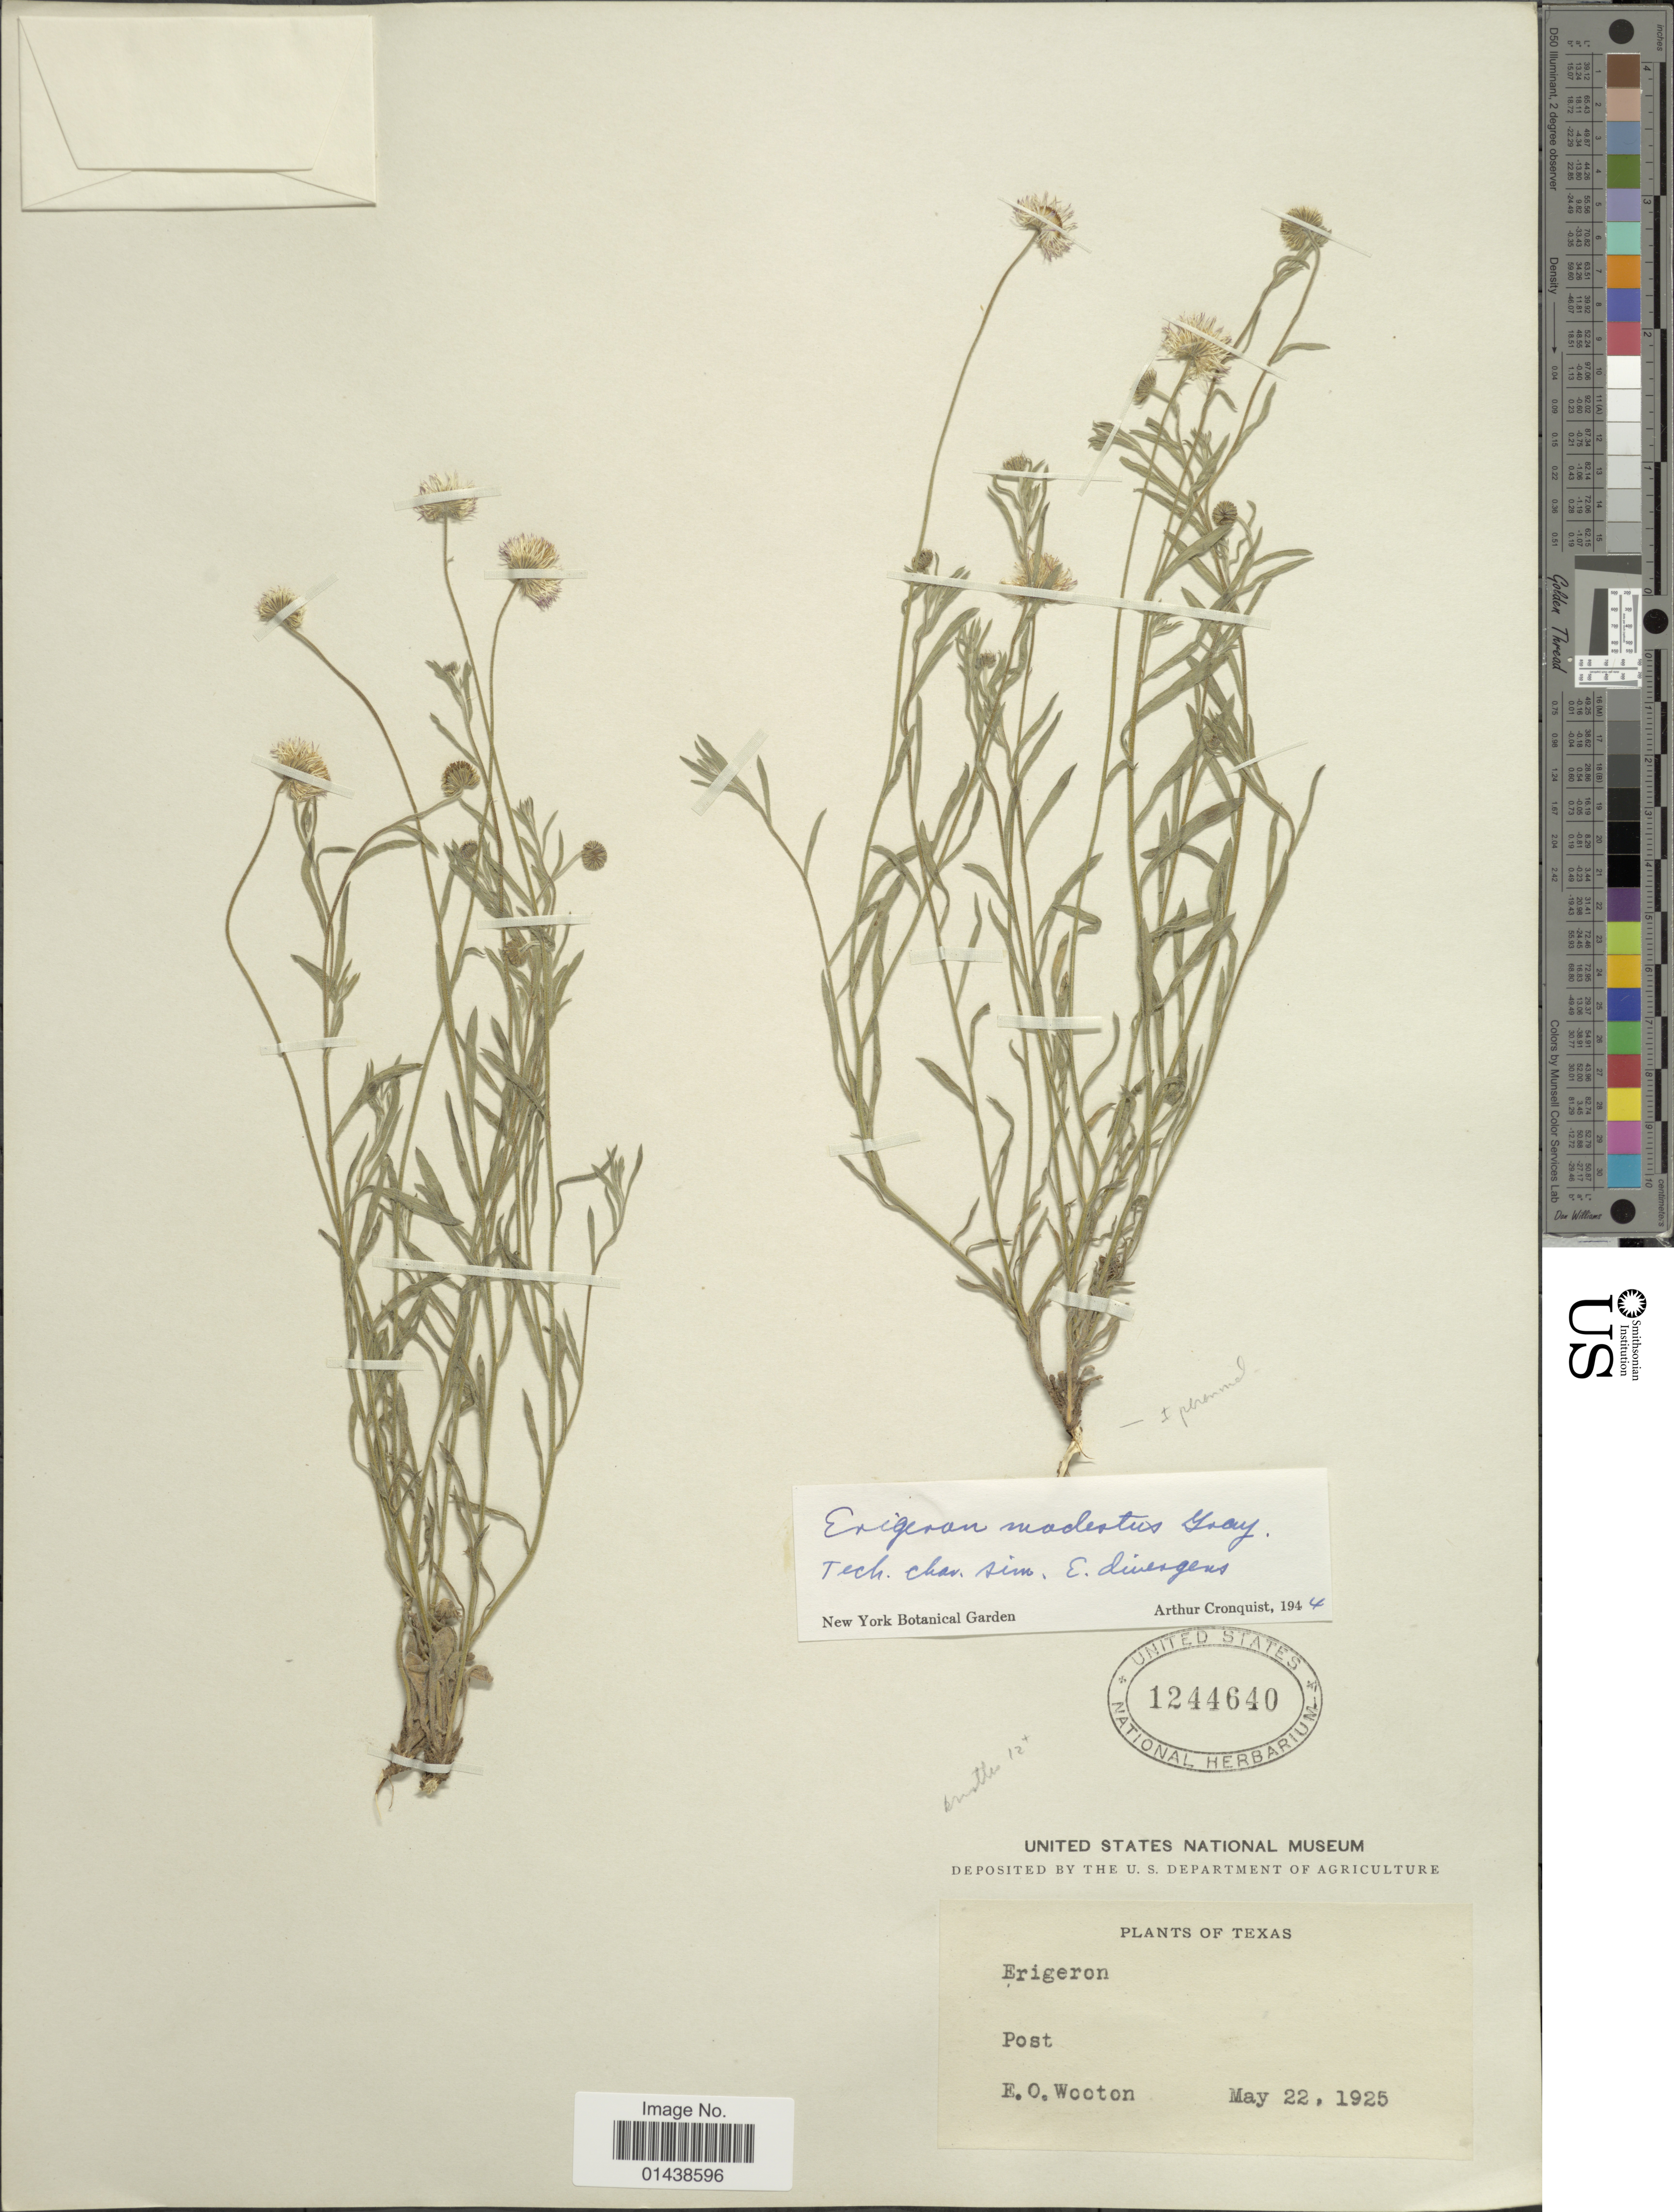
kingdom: Plantae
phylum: Tracheophyta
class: Magnoliopsida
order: Asterales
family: Asteraceae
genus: Erigeron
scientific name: Erigeron modestus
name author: A. Gray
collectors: E. O. Wooton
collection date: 1925-05-22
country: United States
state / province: Texas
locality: Post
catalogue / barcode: US 1244640